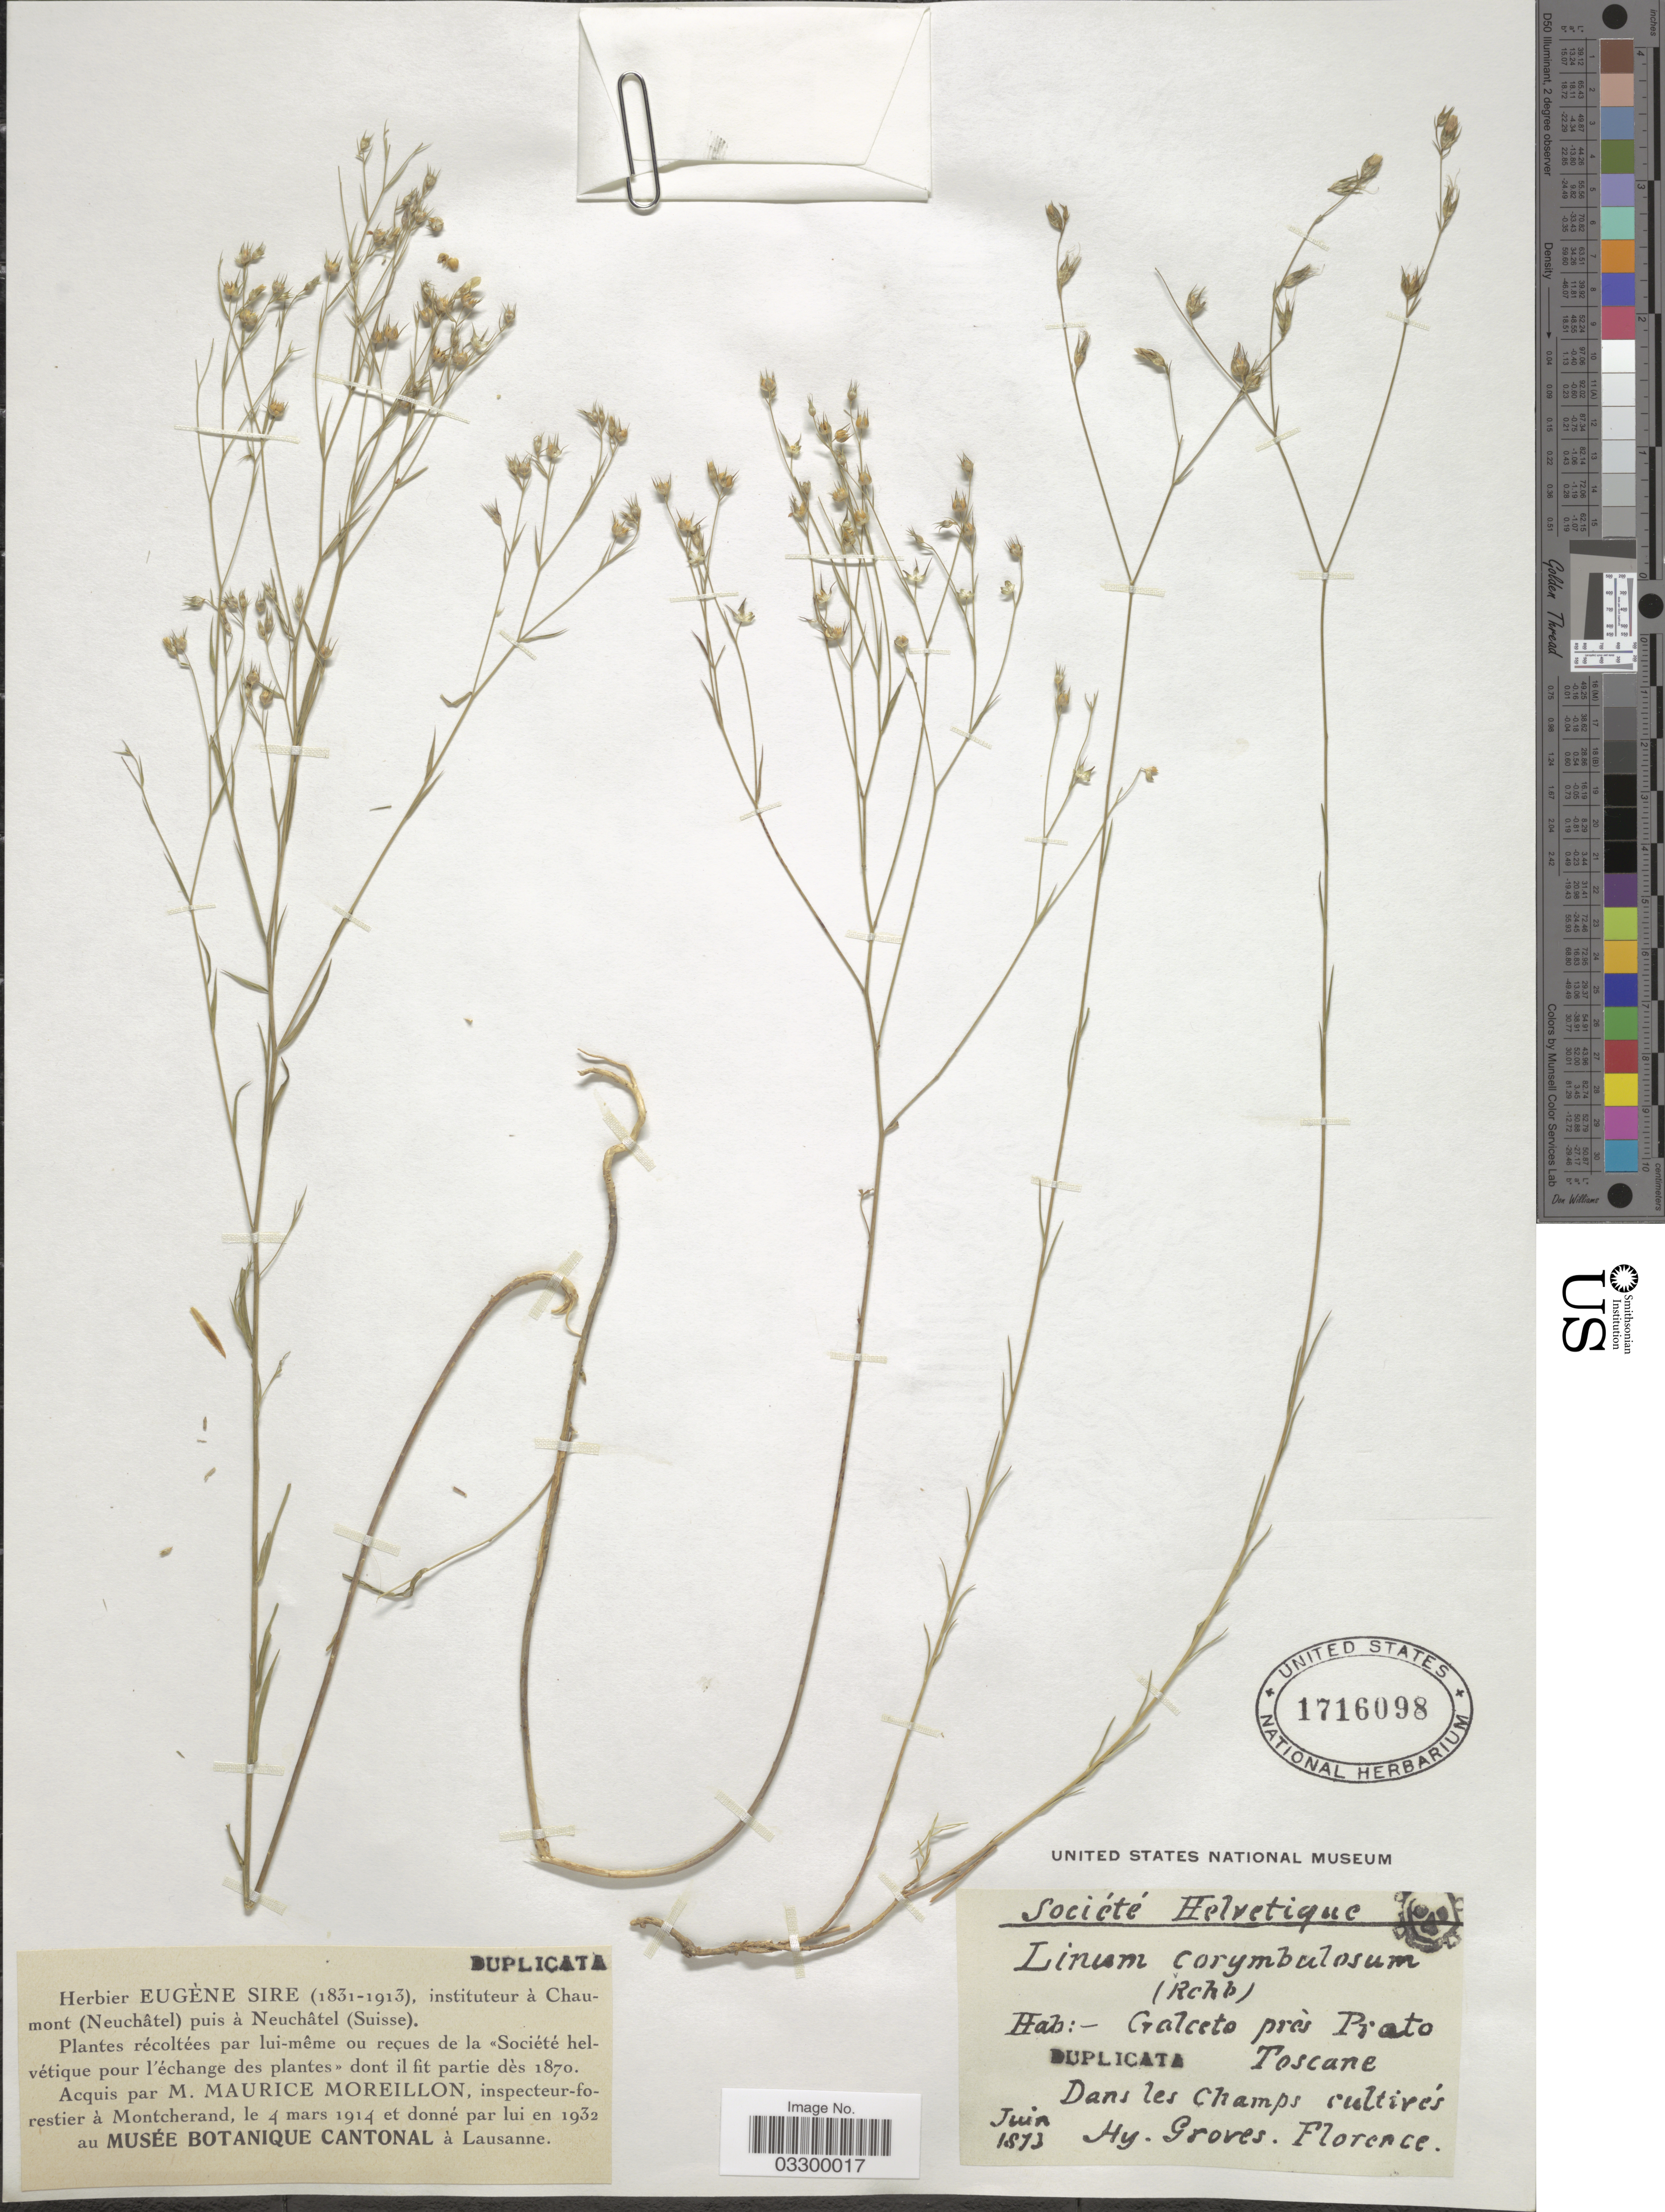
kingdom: Plantae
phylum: Tracheophyta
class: Magnoliopsida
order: Malpighiales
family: Linaceae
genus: Linum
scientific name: Linum corymbulosum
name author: Rchb.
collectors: -. Florence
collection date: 1873-06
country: Switzerland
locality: Société Helvetique. Galceto près Piato. Toscane. Hy. Groves [unsure placement]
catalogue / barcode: US 1716098